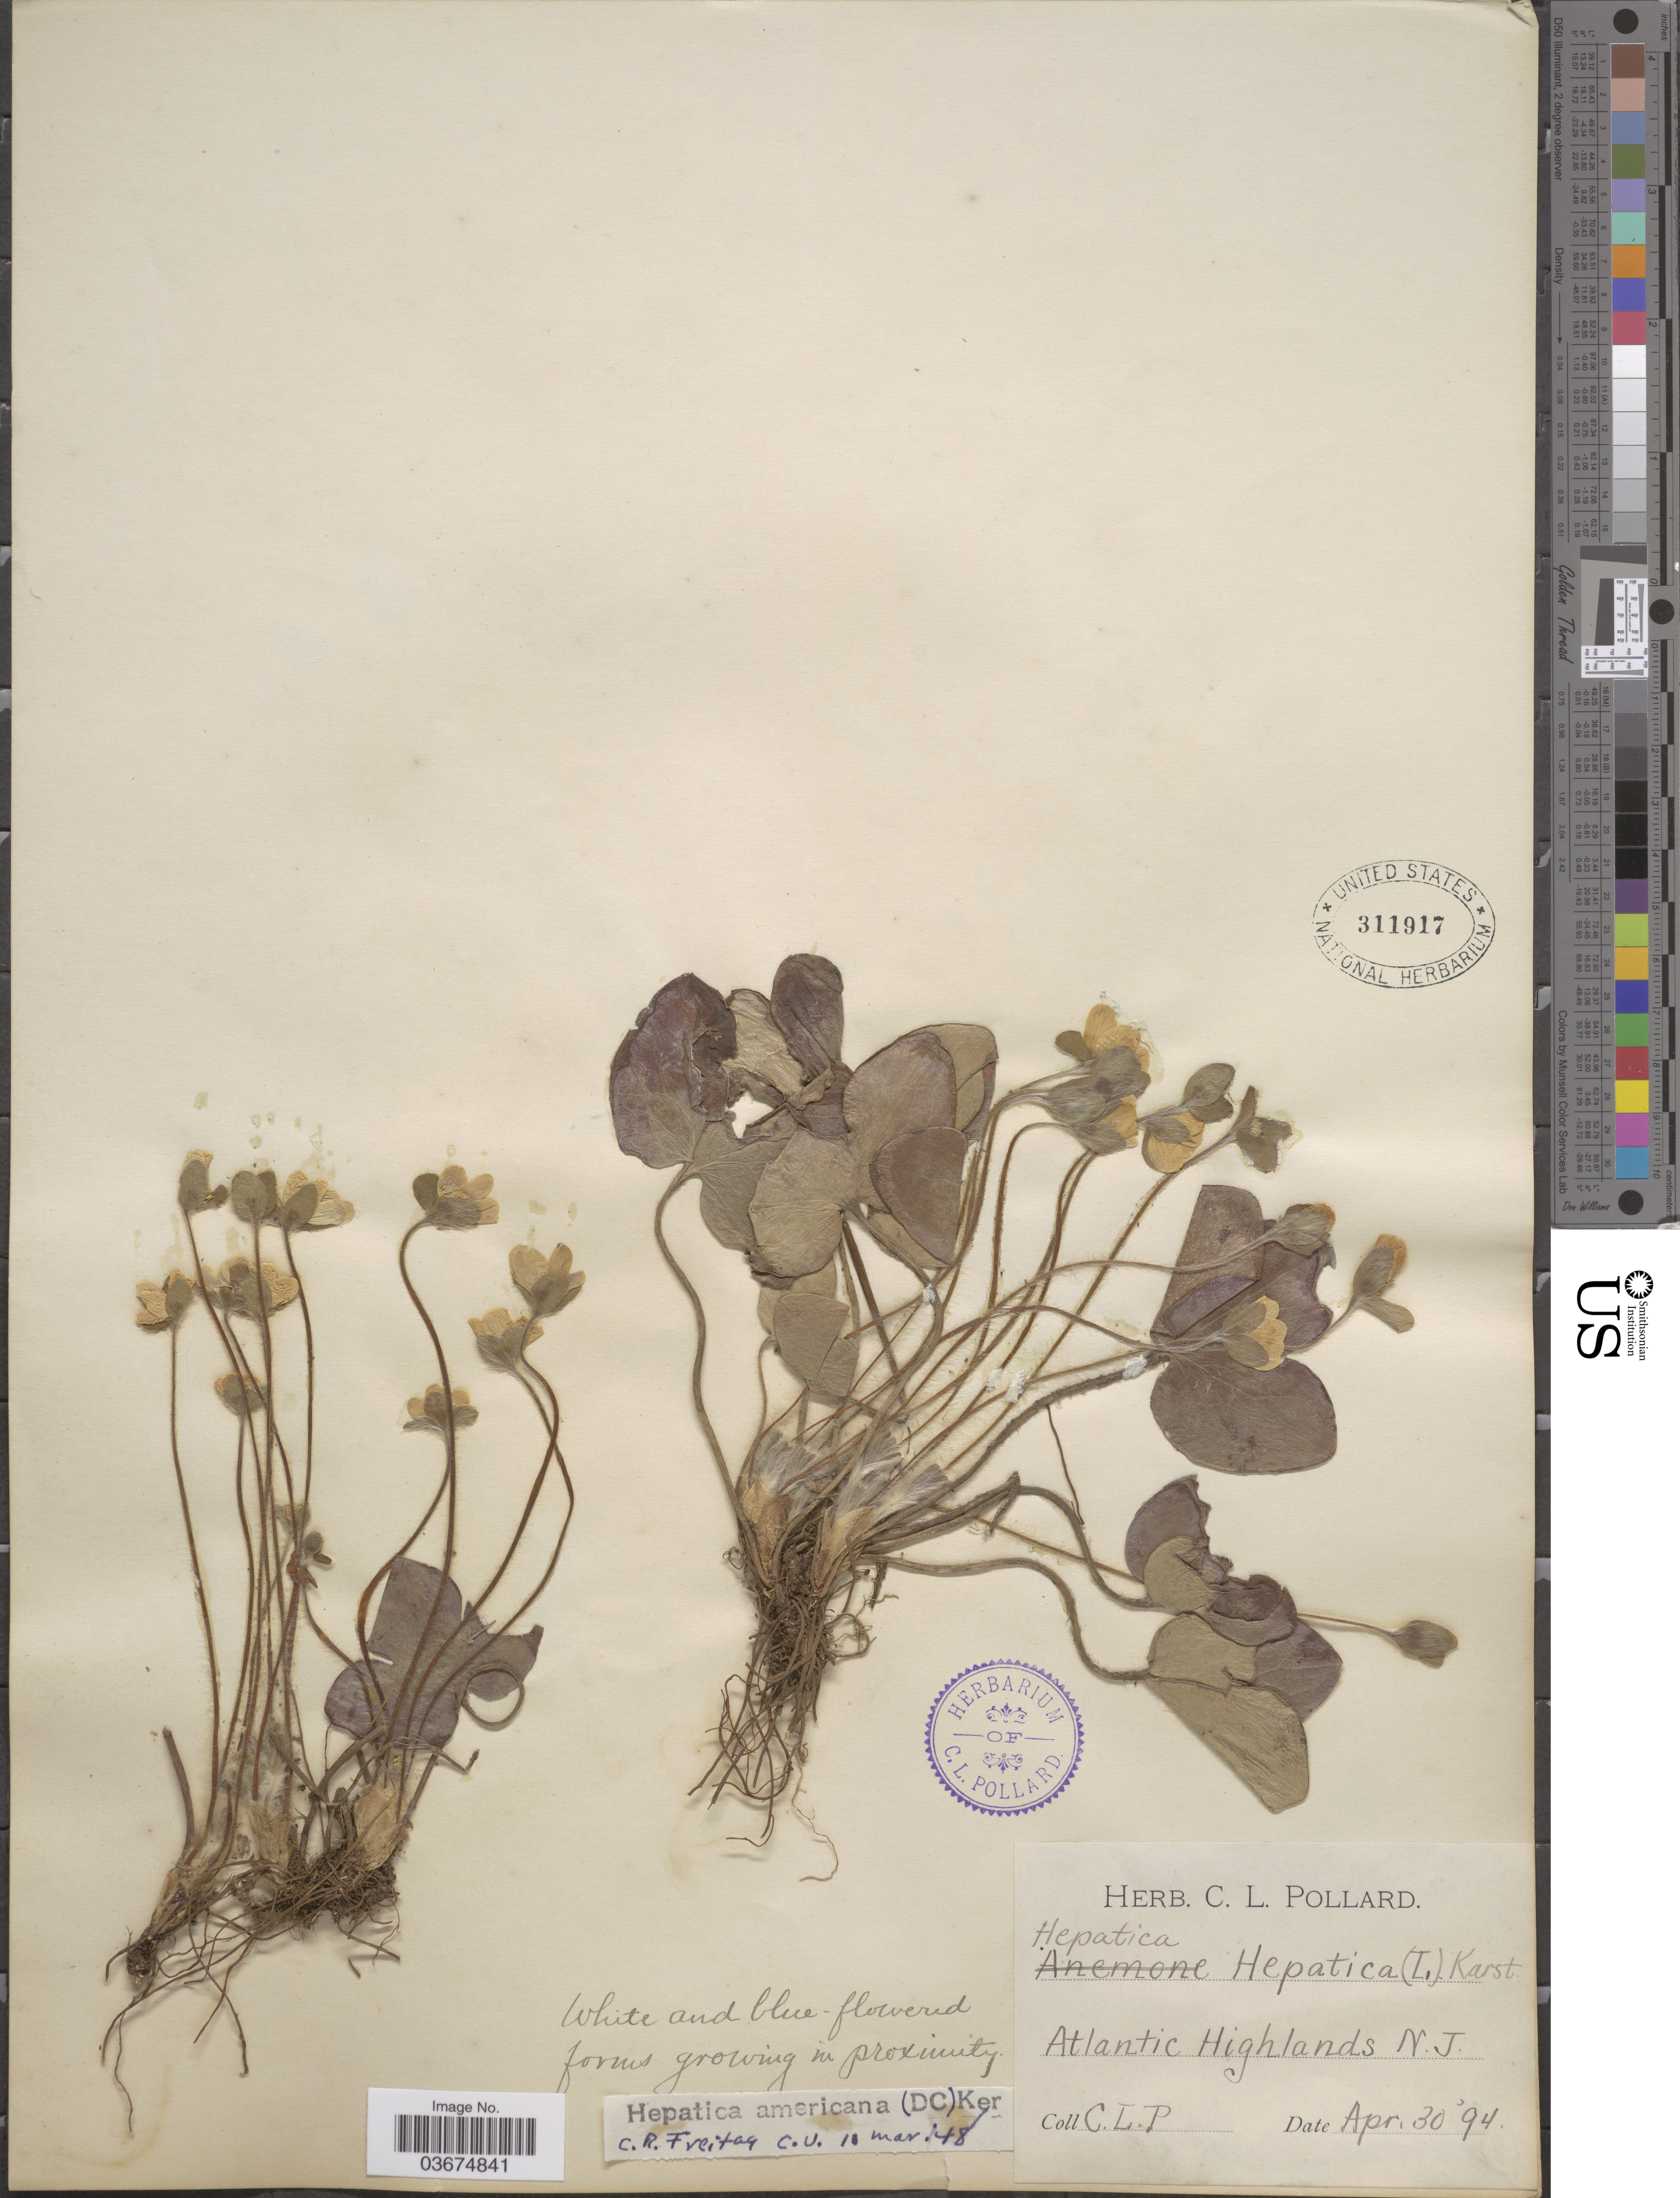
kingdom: Plantae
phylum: Tracheophyta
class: Magnoliopsida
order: Ranunculales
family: Ranunculaceae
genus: Hepatica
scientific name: Hepatica americana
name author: (DC.) Ker Gawl.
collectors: C. L. Pollard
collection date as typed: Transcribed d/m/y: 30/4/94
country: United States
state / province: New Jersey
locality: Atlantic Highlands.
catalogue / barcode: US 311917